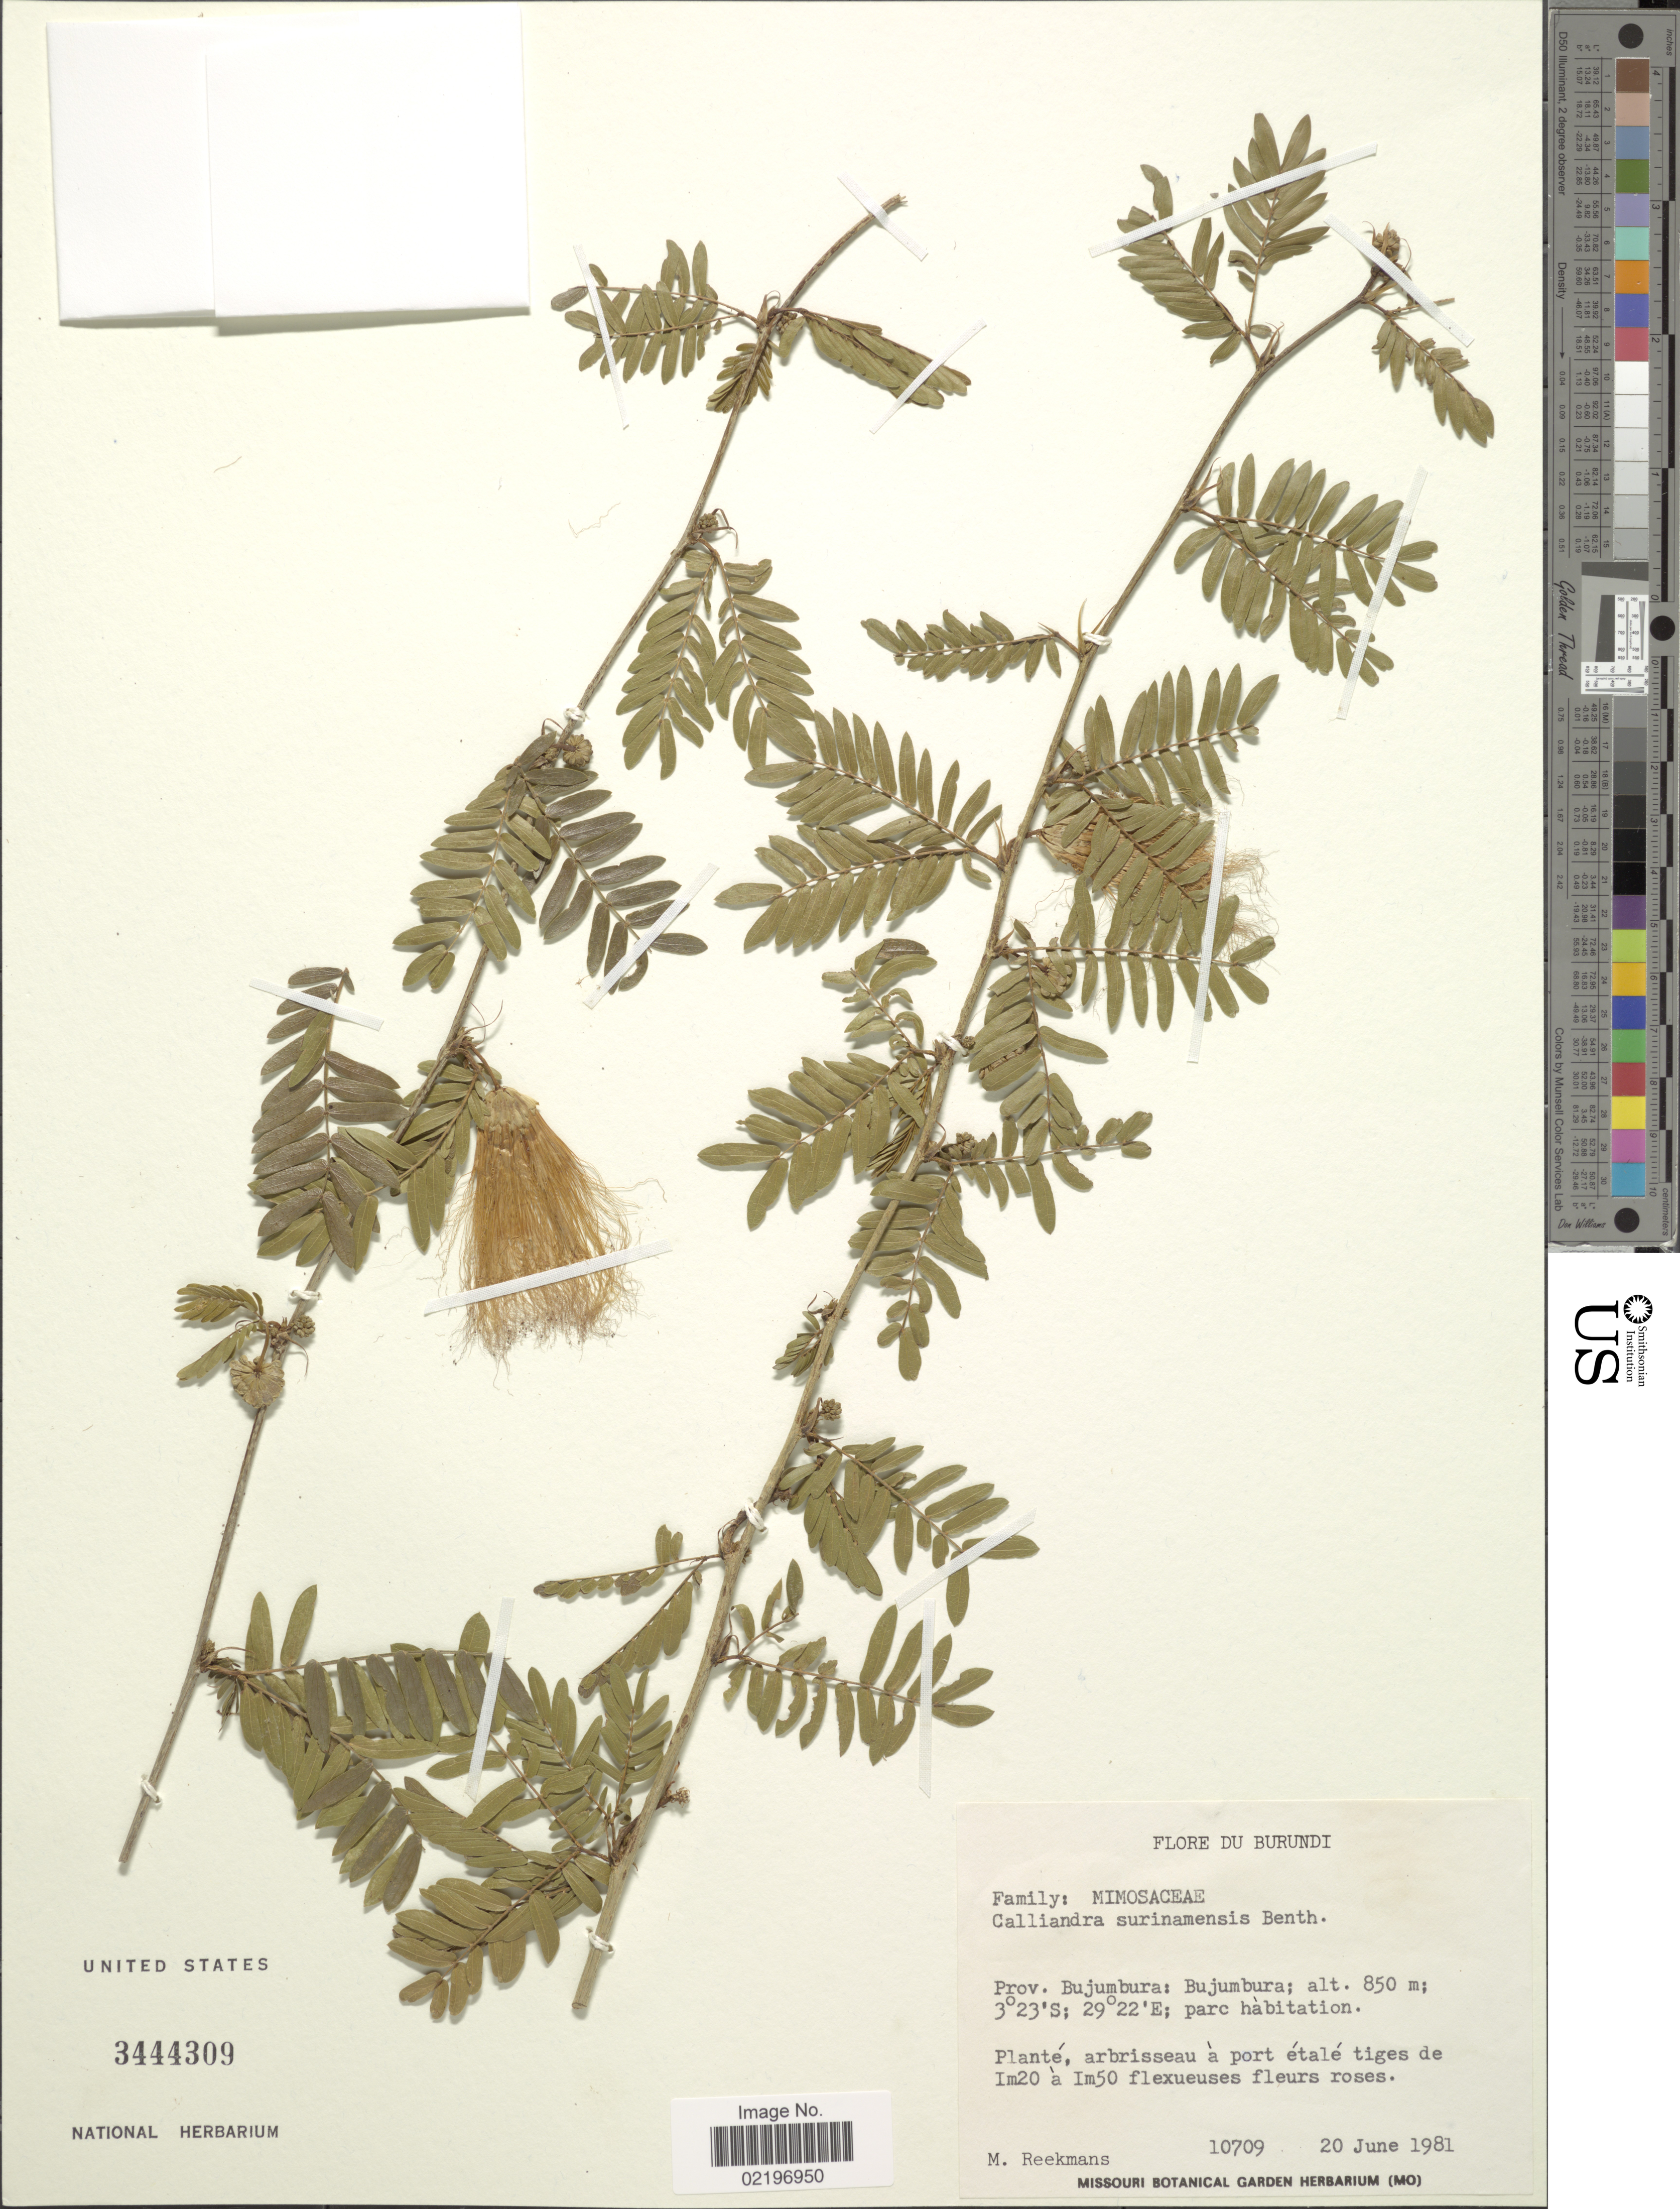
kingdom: Plantae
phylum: Tracheophyta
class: Magnoliopsida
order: Fabales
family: Fabaceae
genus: Calliandra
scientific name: Calliandra surinamensis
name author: Benth.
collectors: M. Reekmans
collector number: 10709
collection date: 1981-06-20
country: Burundi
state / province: Bujumura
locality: Prov. Bujumbura, Bujumbura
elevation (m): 850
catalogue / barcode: US 3444309